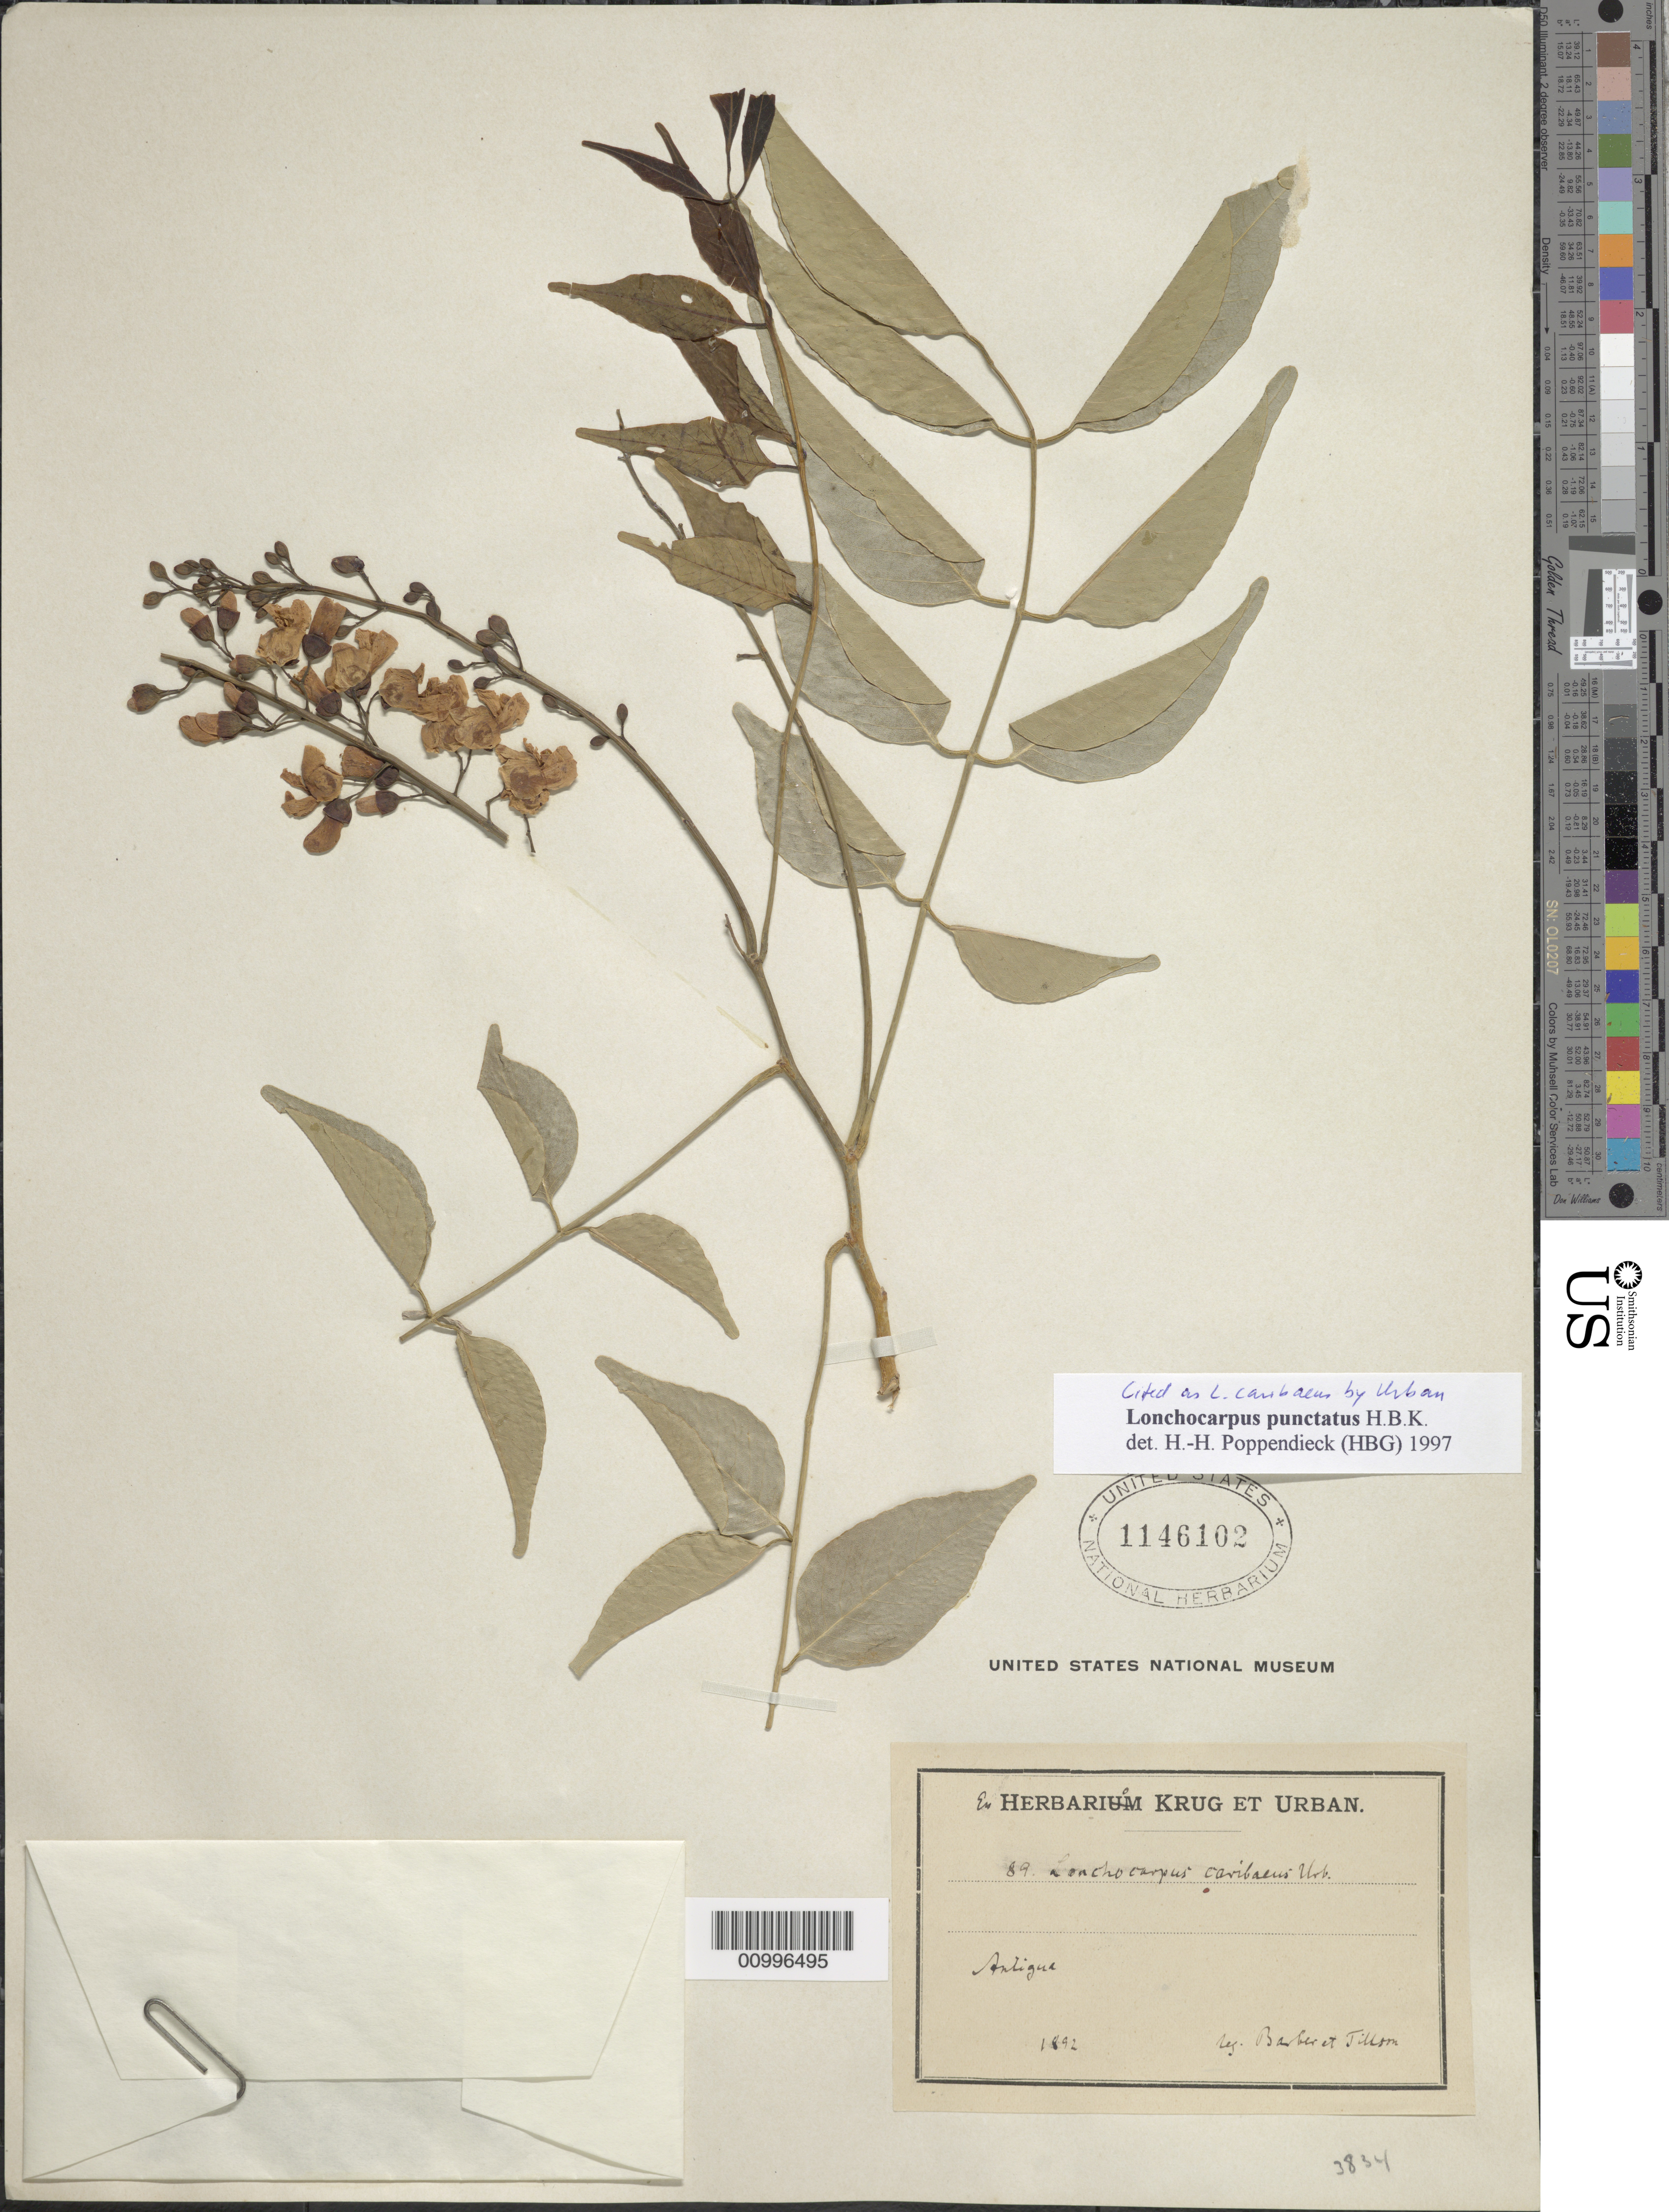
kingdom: Plantae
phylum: Tracheophyta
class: Magnoliopsida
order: Fabales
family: Fabaceae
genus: Lonchocarpus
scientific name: Lonchocarpus punctatus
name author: Kunth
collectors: -. Barber & Jillson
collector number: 89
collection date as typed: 1892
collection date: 1892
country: Antigua and Barbuda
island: Antigua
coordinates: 0 N, 0 E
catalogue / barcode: US 1146102